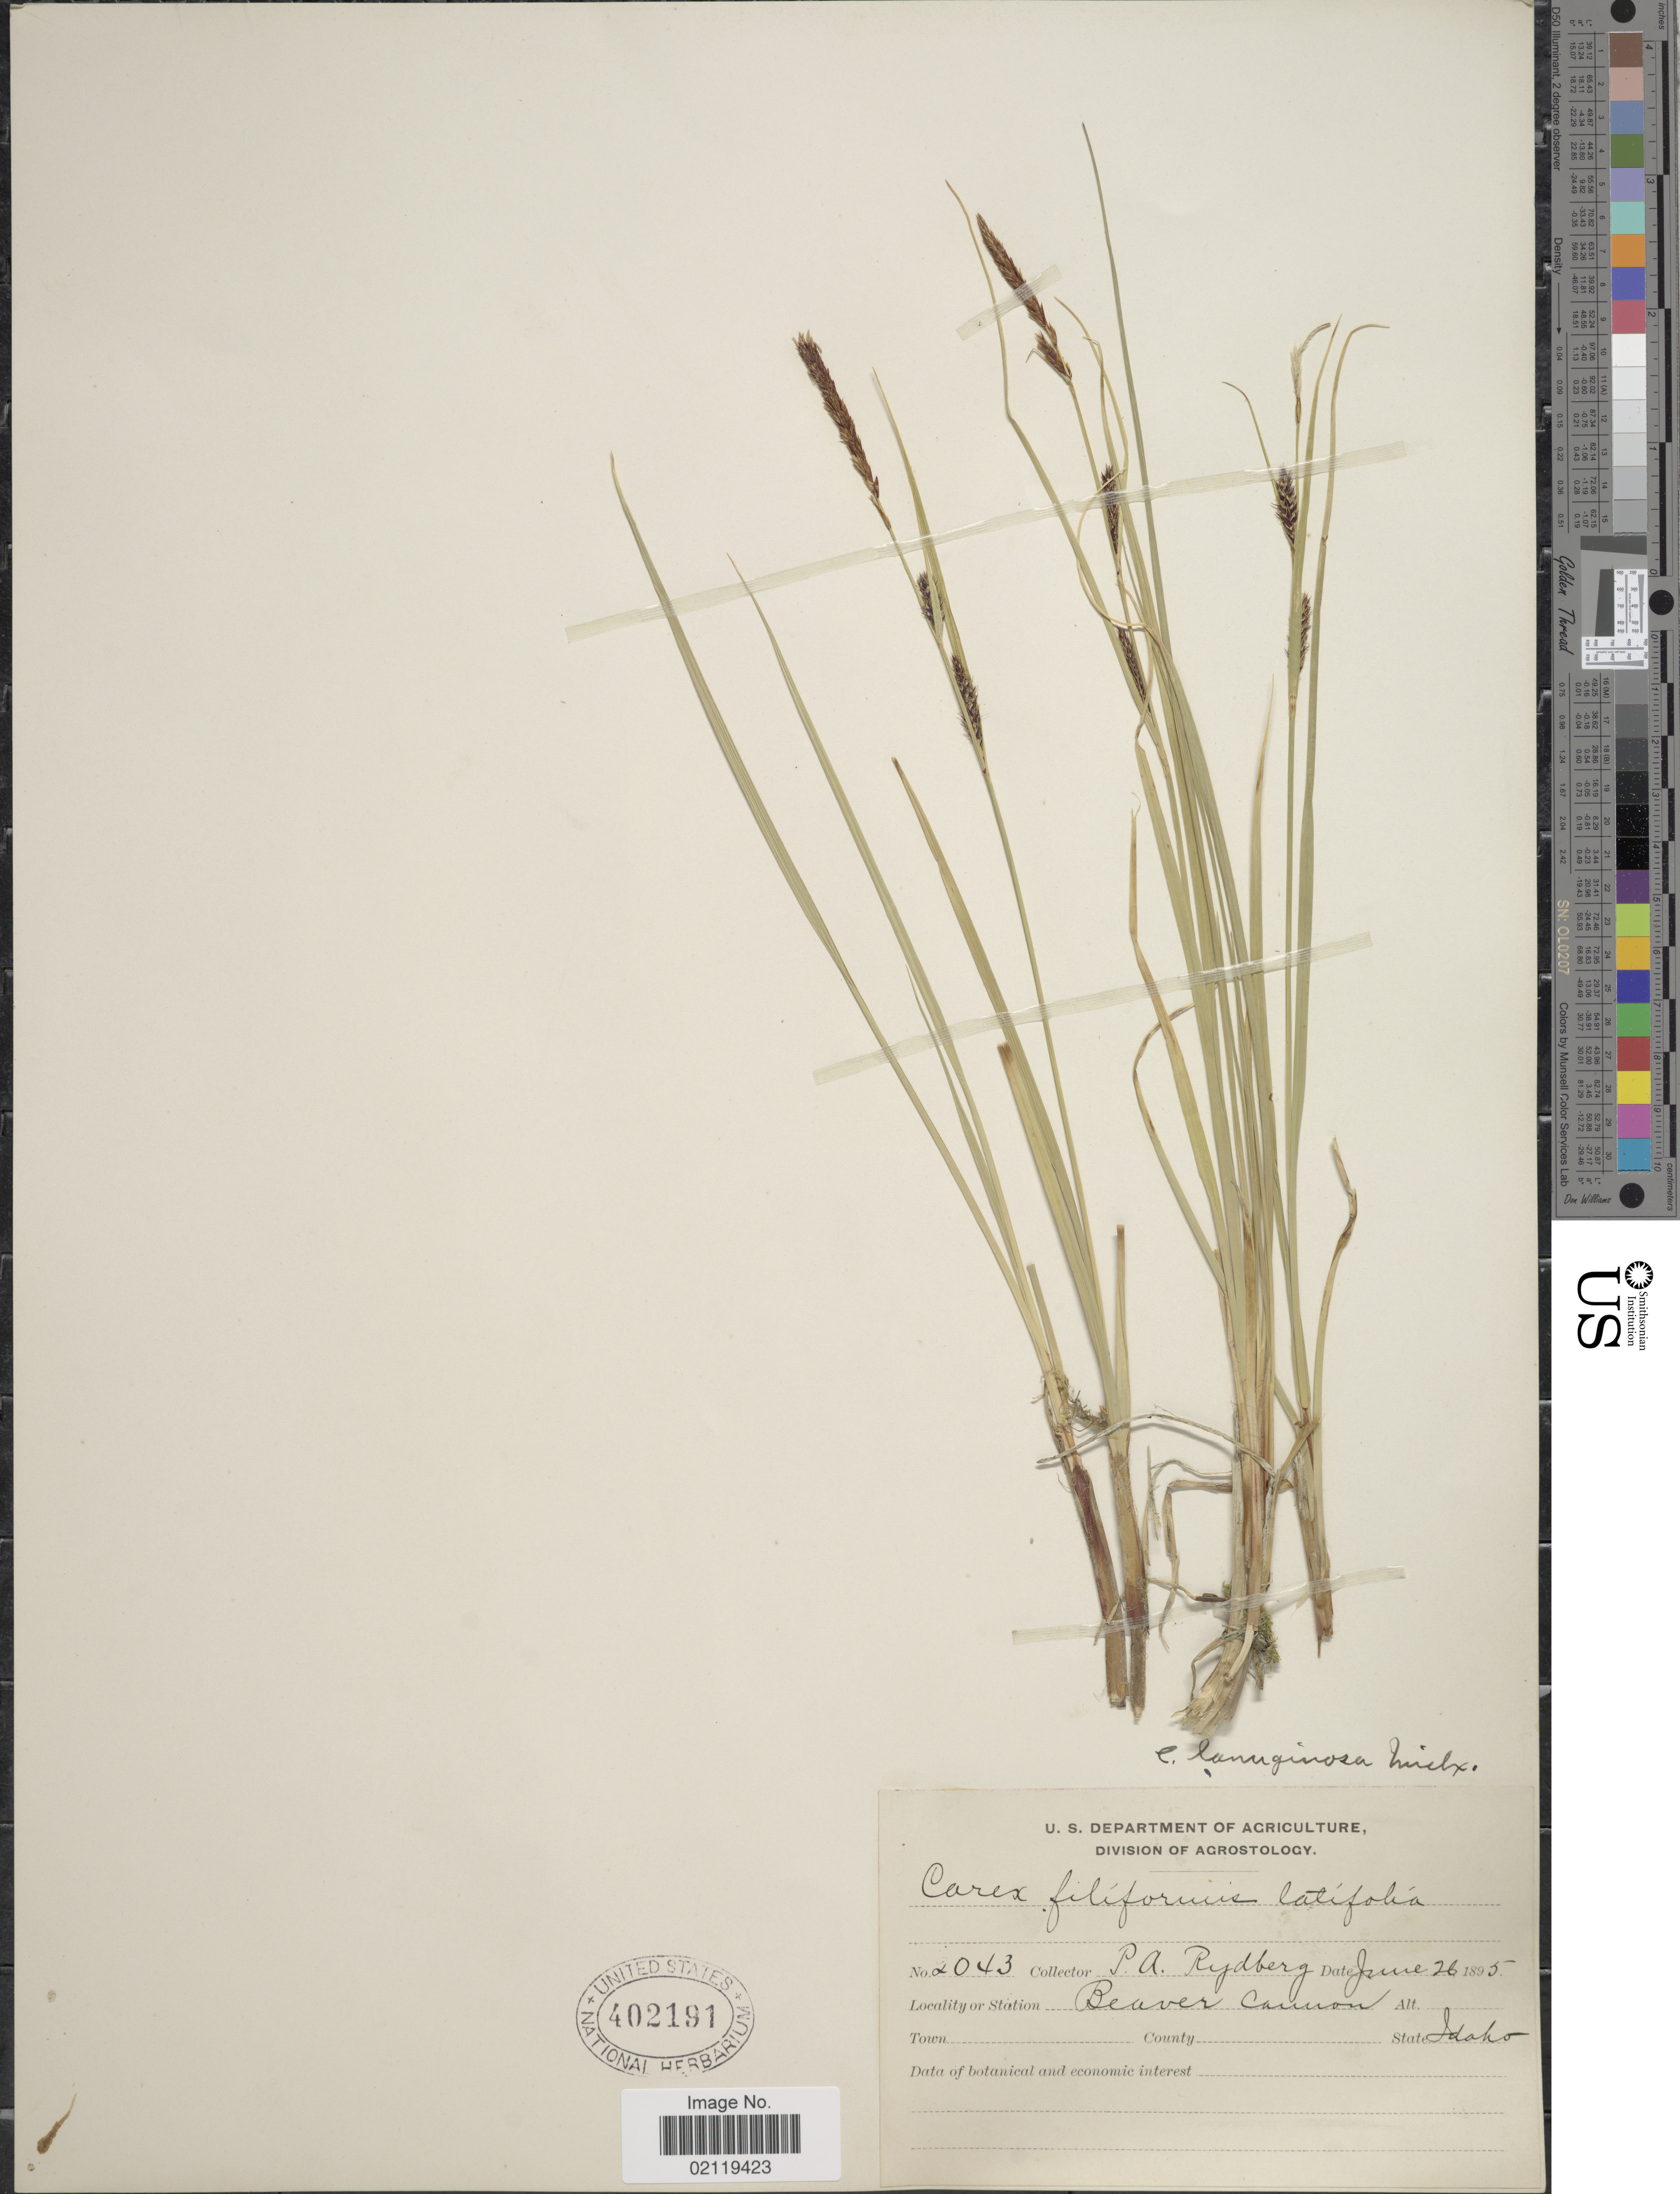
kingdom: Plantae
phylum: Tracheophyta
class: Liliopsida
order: Poales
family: Cyperaceae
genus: Carex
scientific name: Carex pellita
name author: Muhl. ex Willd.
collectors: P. A. Rydberg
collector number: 2043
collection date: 1895-06-26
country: United States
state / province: Idaho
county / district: Nez Perce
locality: Beaver Cannon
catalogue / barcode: US 402191